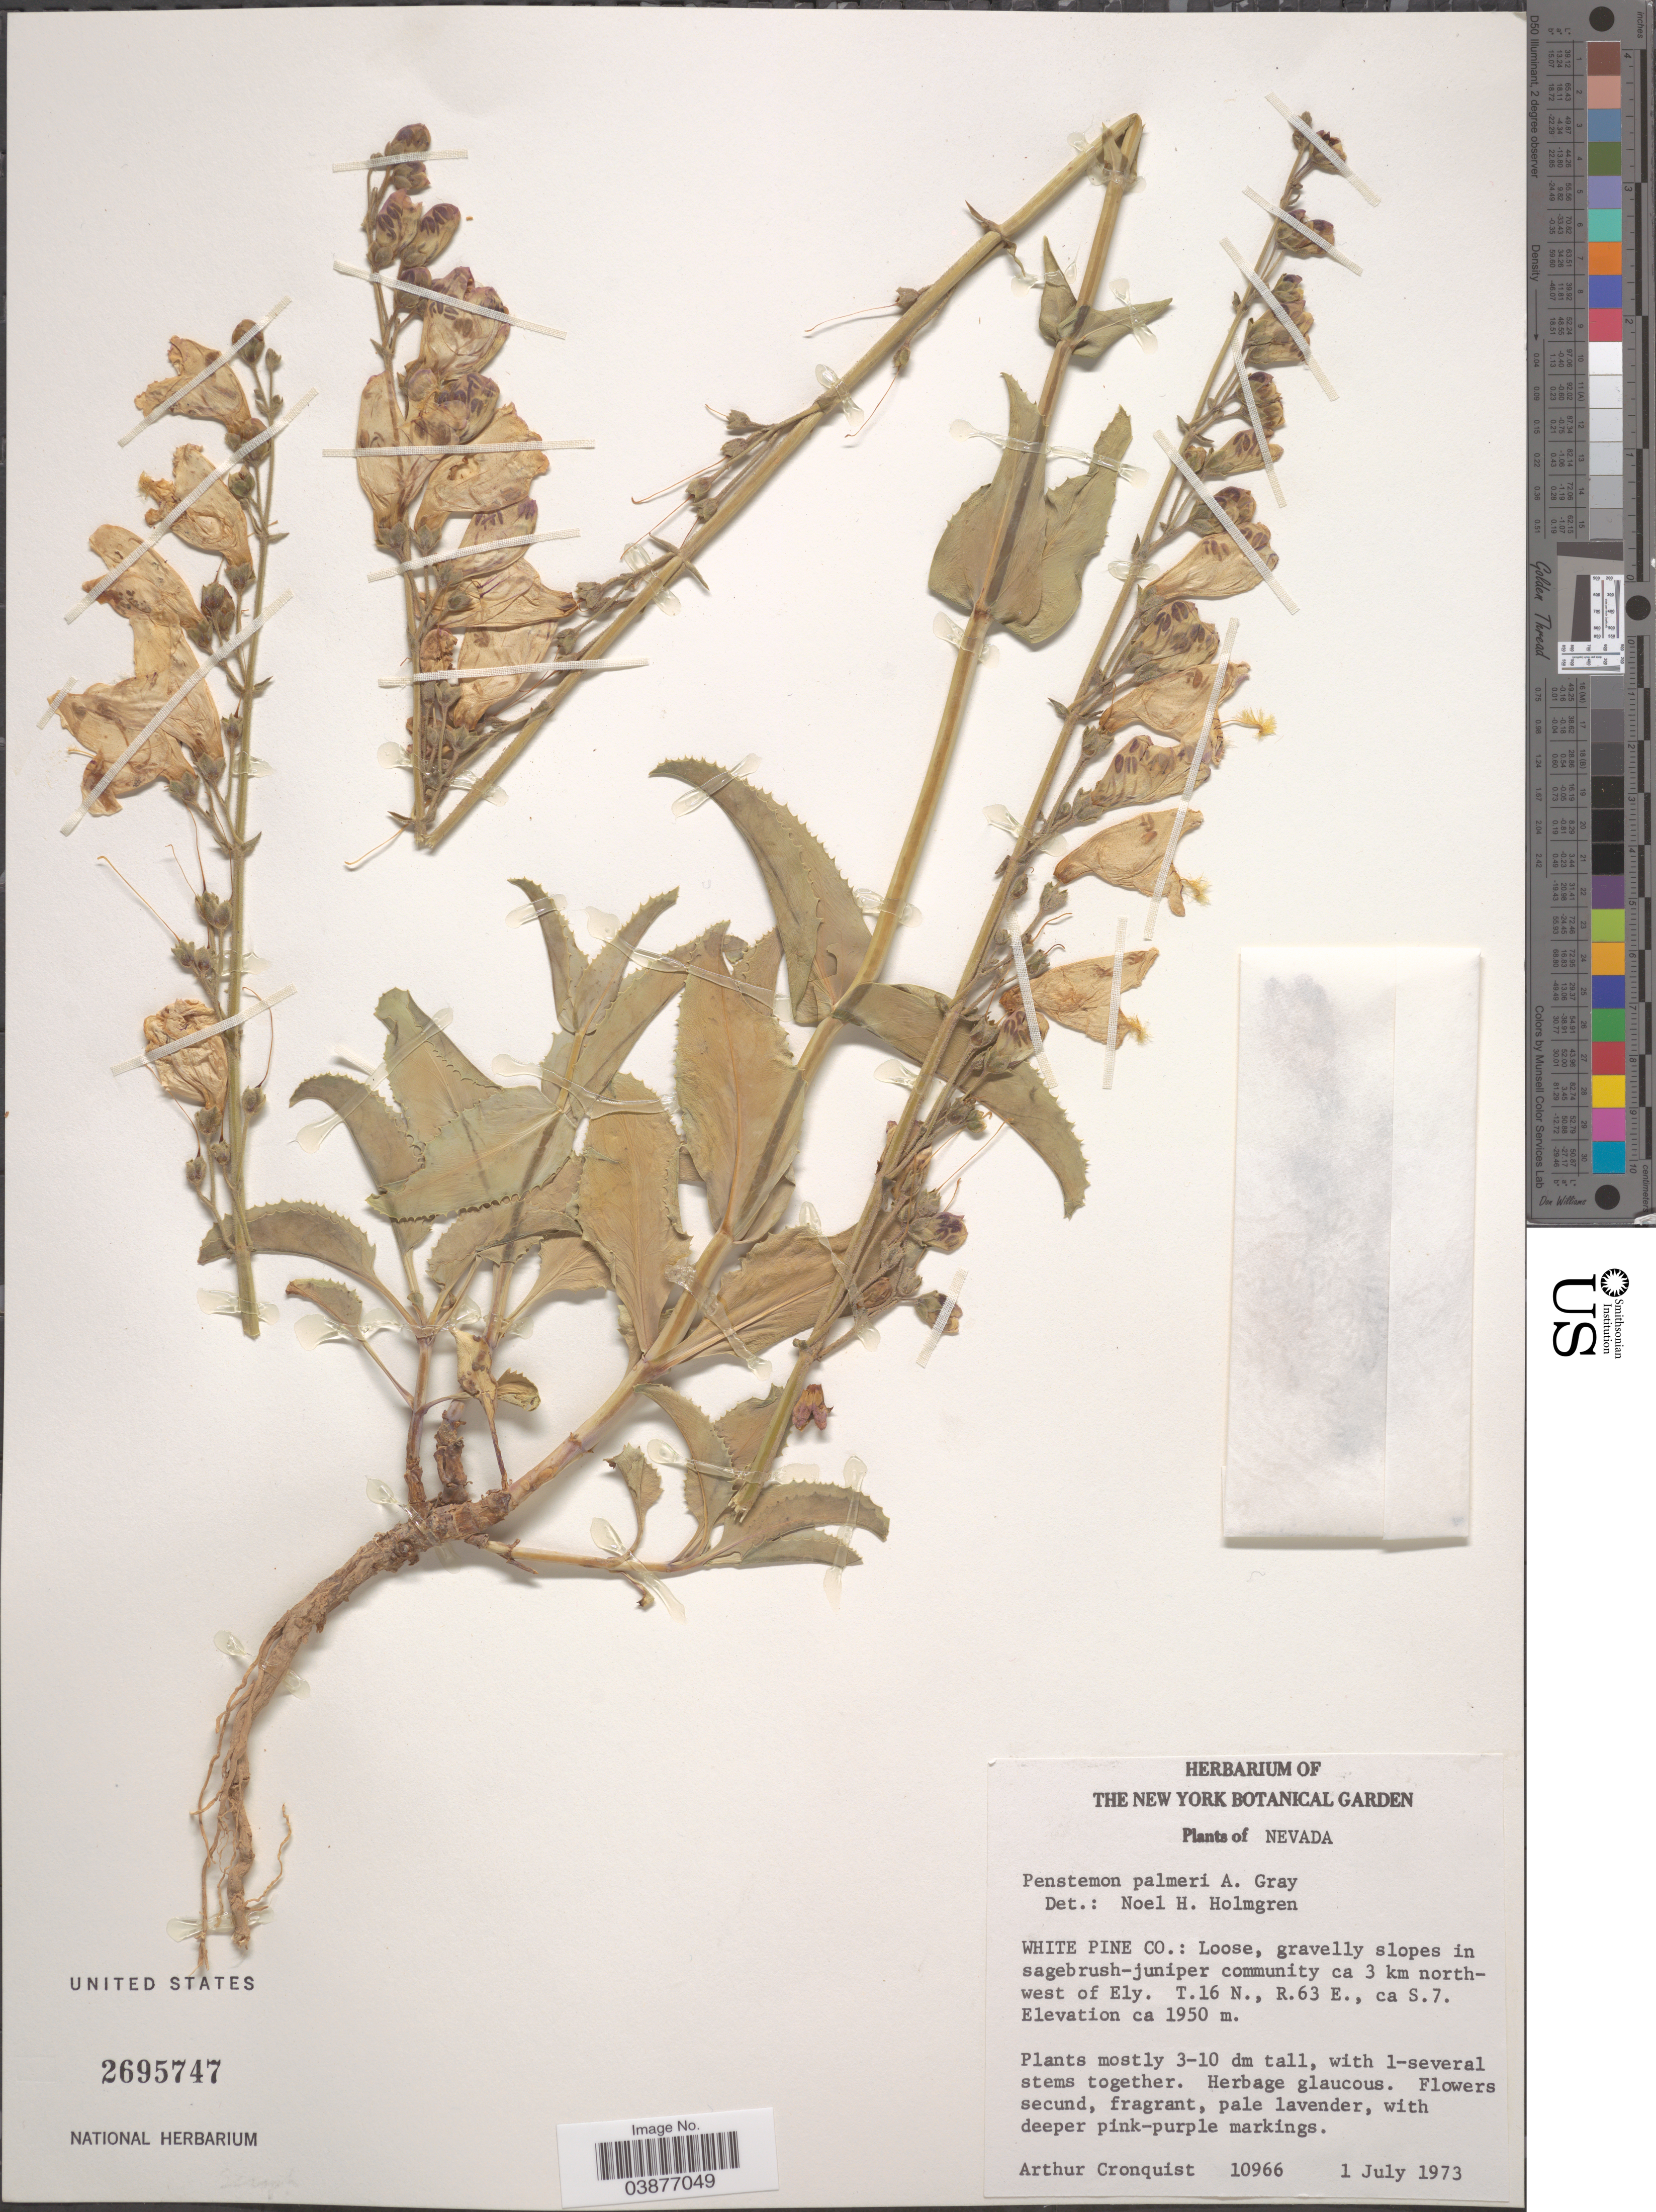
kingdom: Plantae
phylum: Tracheophyta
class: Magnoliopsida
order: Lamiales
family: Plantaginaceae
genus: Penstemon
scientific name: Penstemon palmeri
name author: A. Gray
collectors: A. J. Cronquist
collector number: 10966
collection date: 1973-07-01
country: United States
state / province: Nevada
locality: White Pine Co.: ca 3 km northwest of Ely. T.16 N., R.63 E., ca S. 7.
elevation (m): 1950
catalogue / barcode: US 2695747